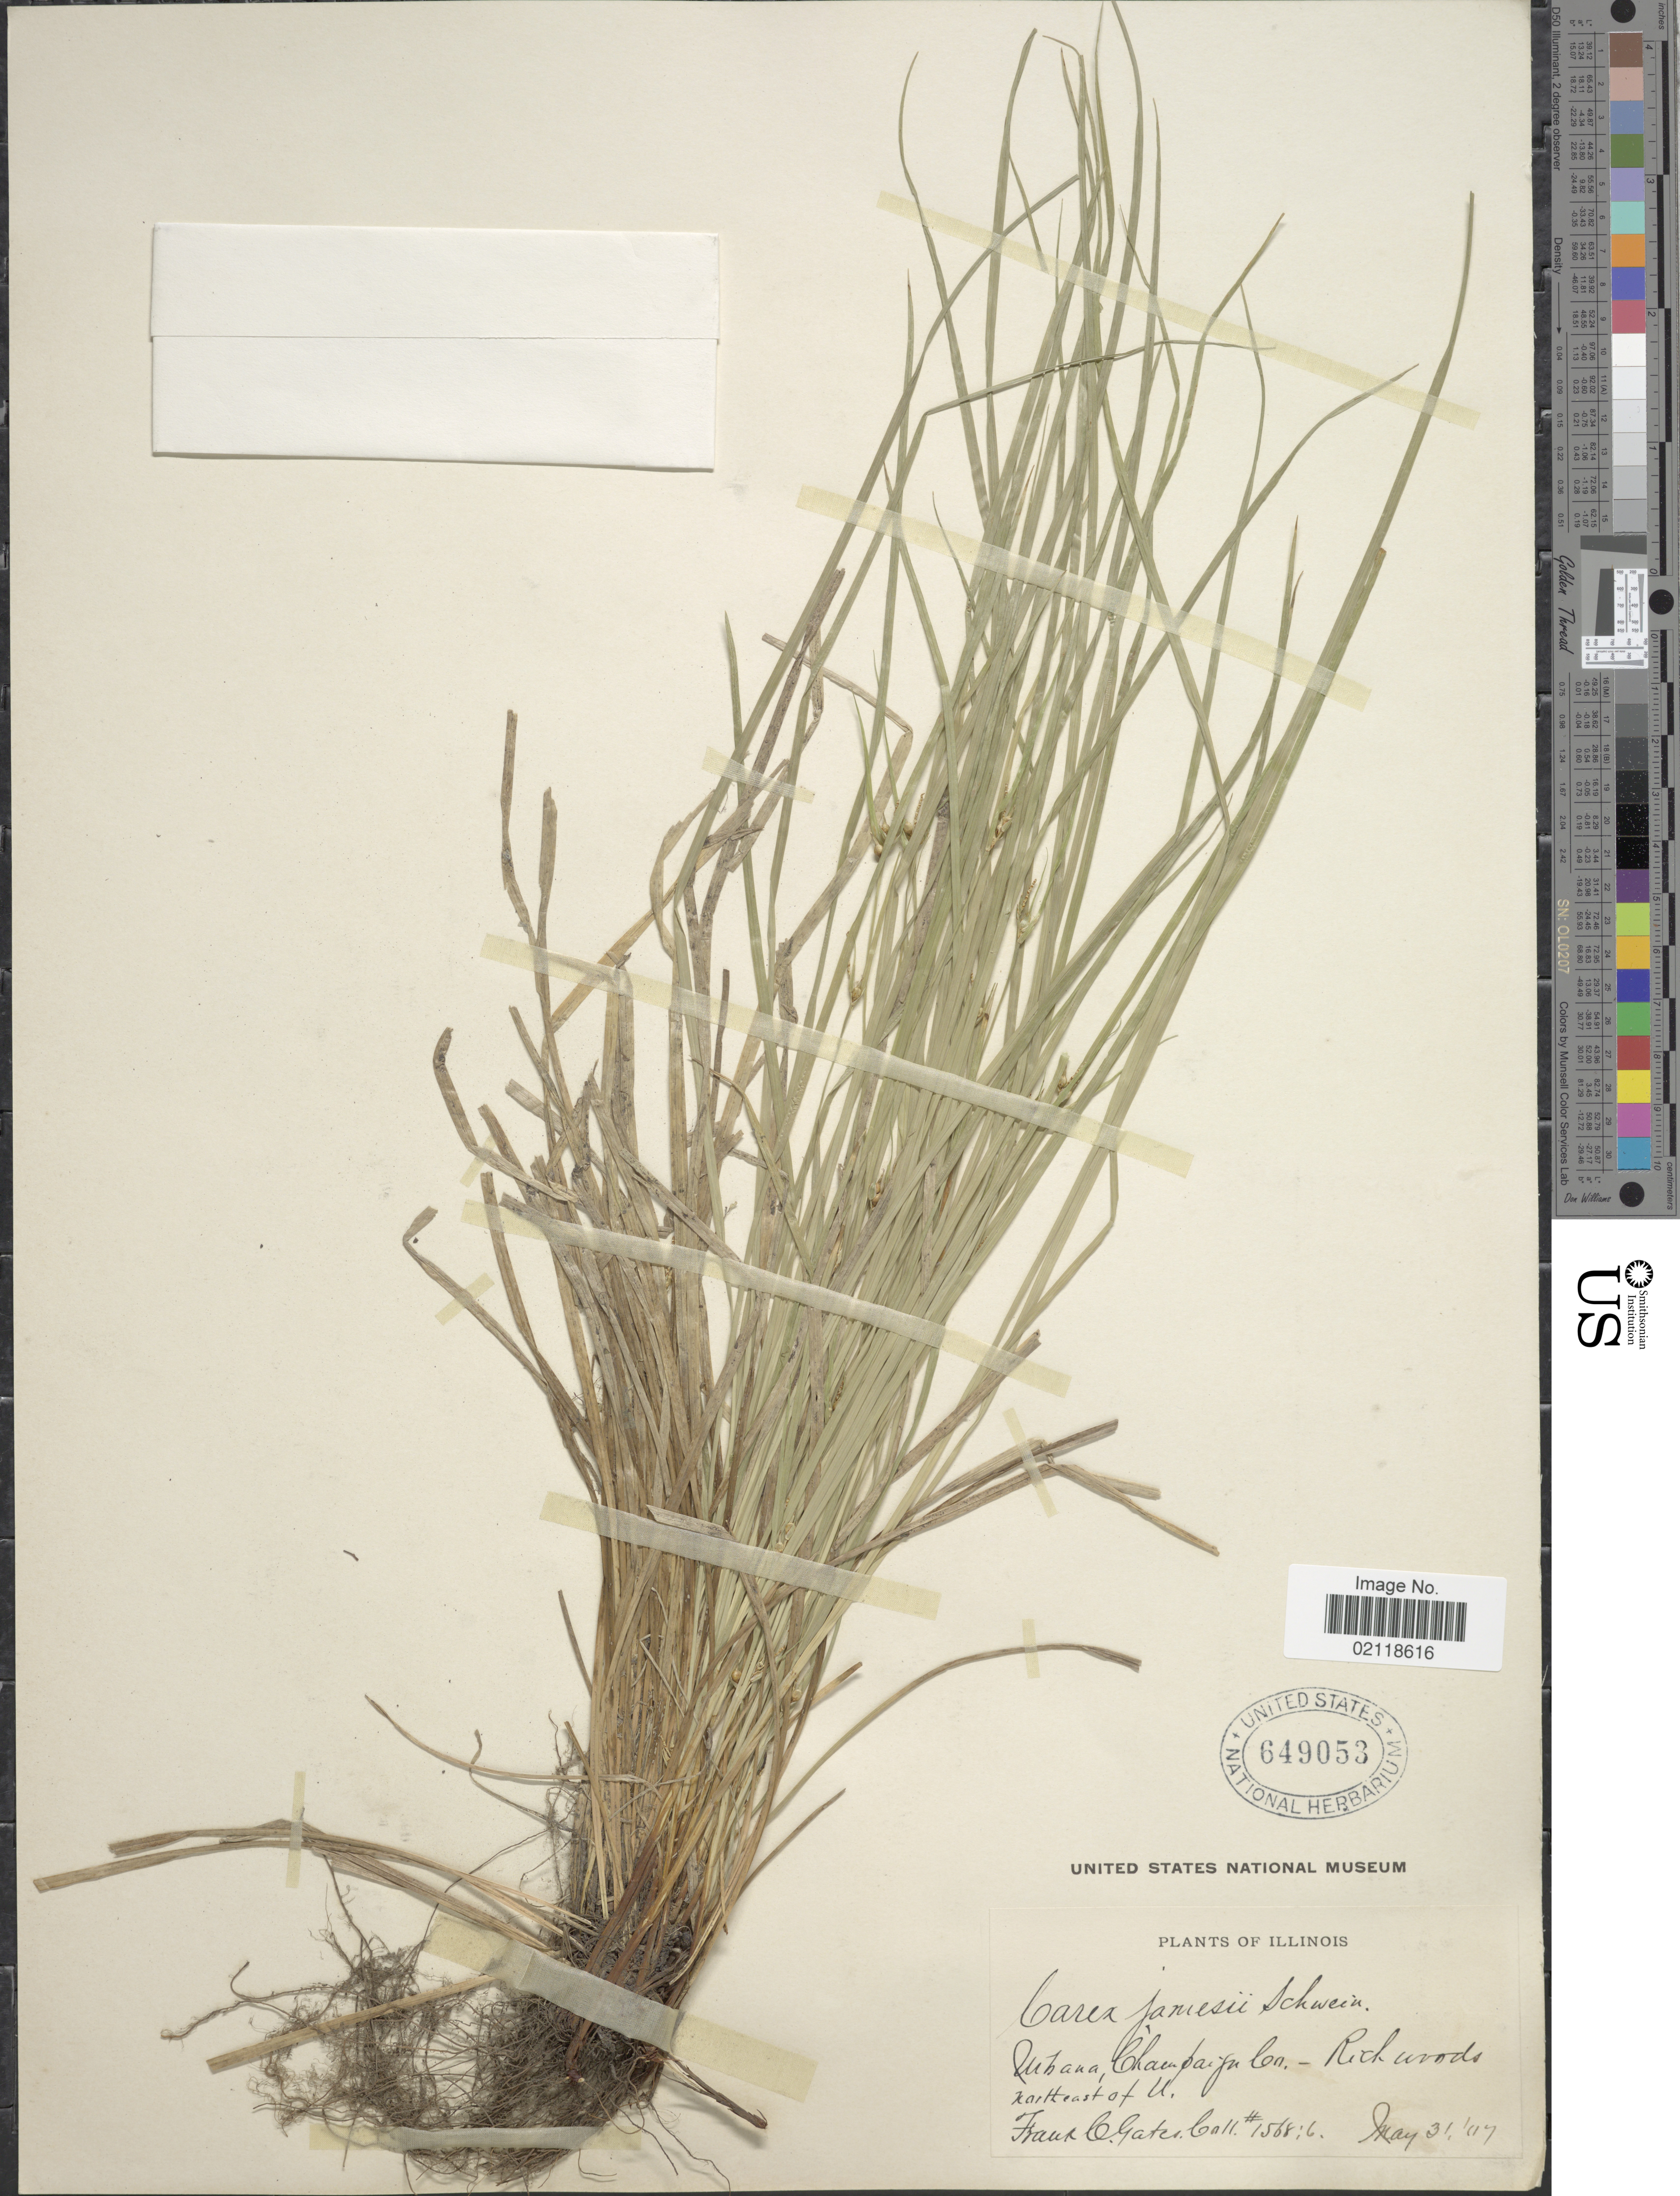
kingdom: Plantae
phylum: Tracheophyta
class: Liliopsida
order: Poales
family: Cyperaceae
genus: Carex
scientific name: Carex jamesii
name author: Schwein.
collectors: F. C. Gates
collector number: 1568:6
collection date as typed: Transcribed d/m/y: 31/5/7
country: United States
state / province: Illinois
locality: Urbana, Champaign Co.-Rich woods northeast of U.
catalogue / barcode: US 649053